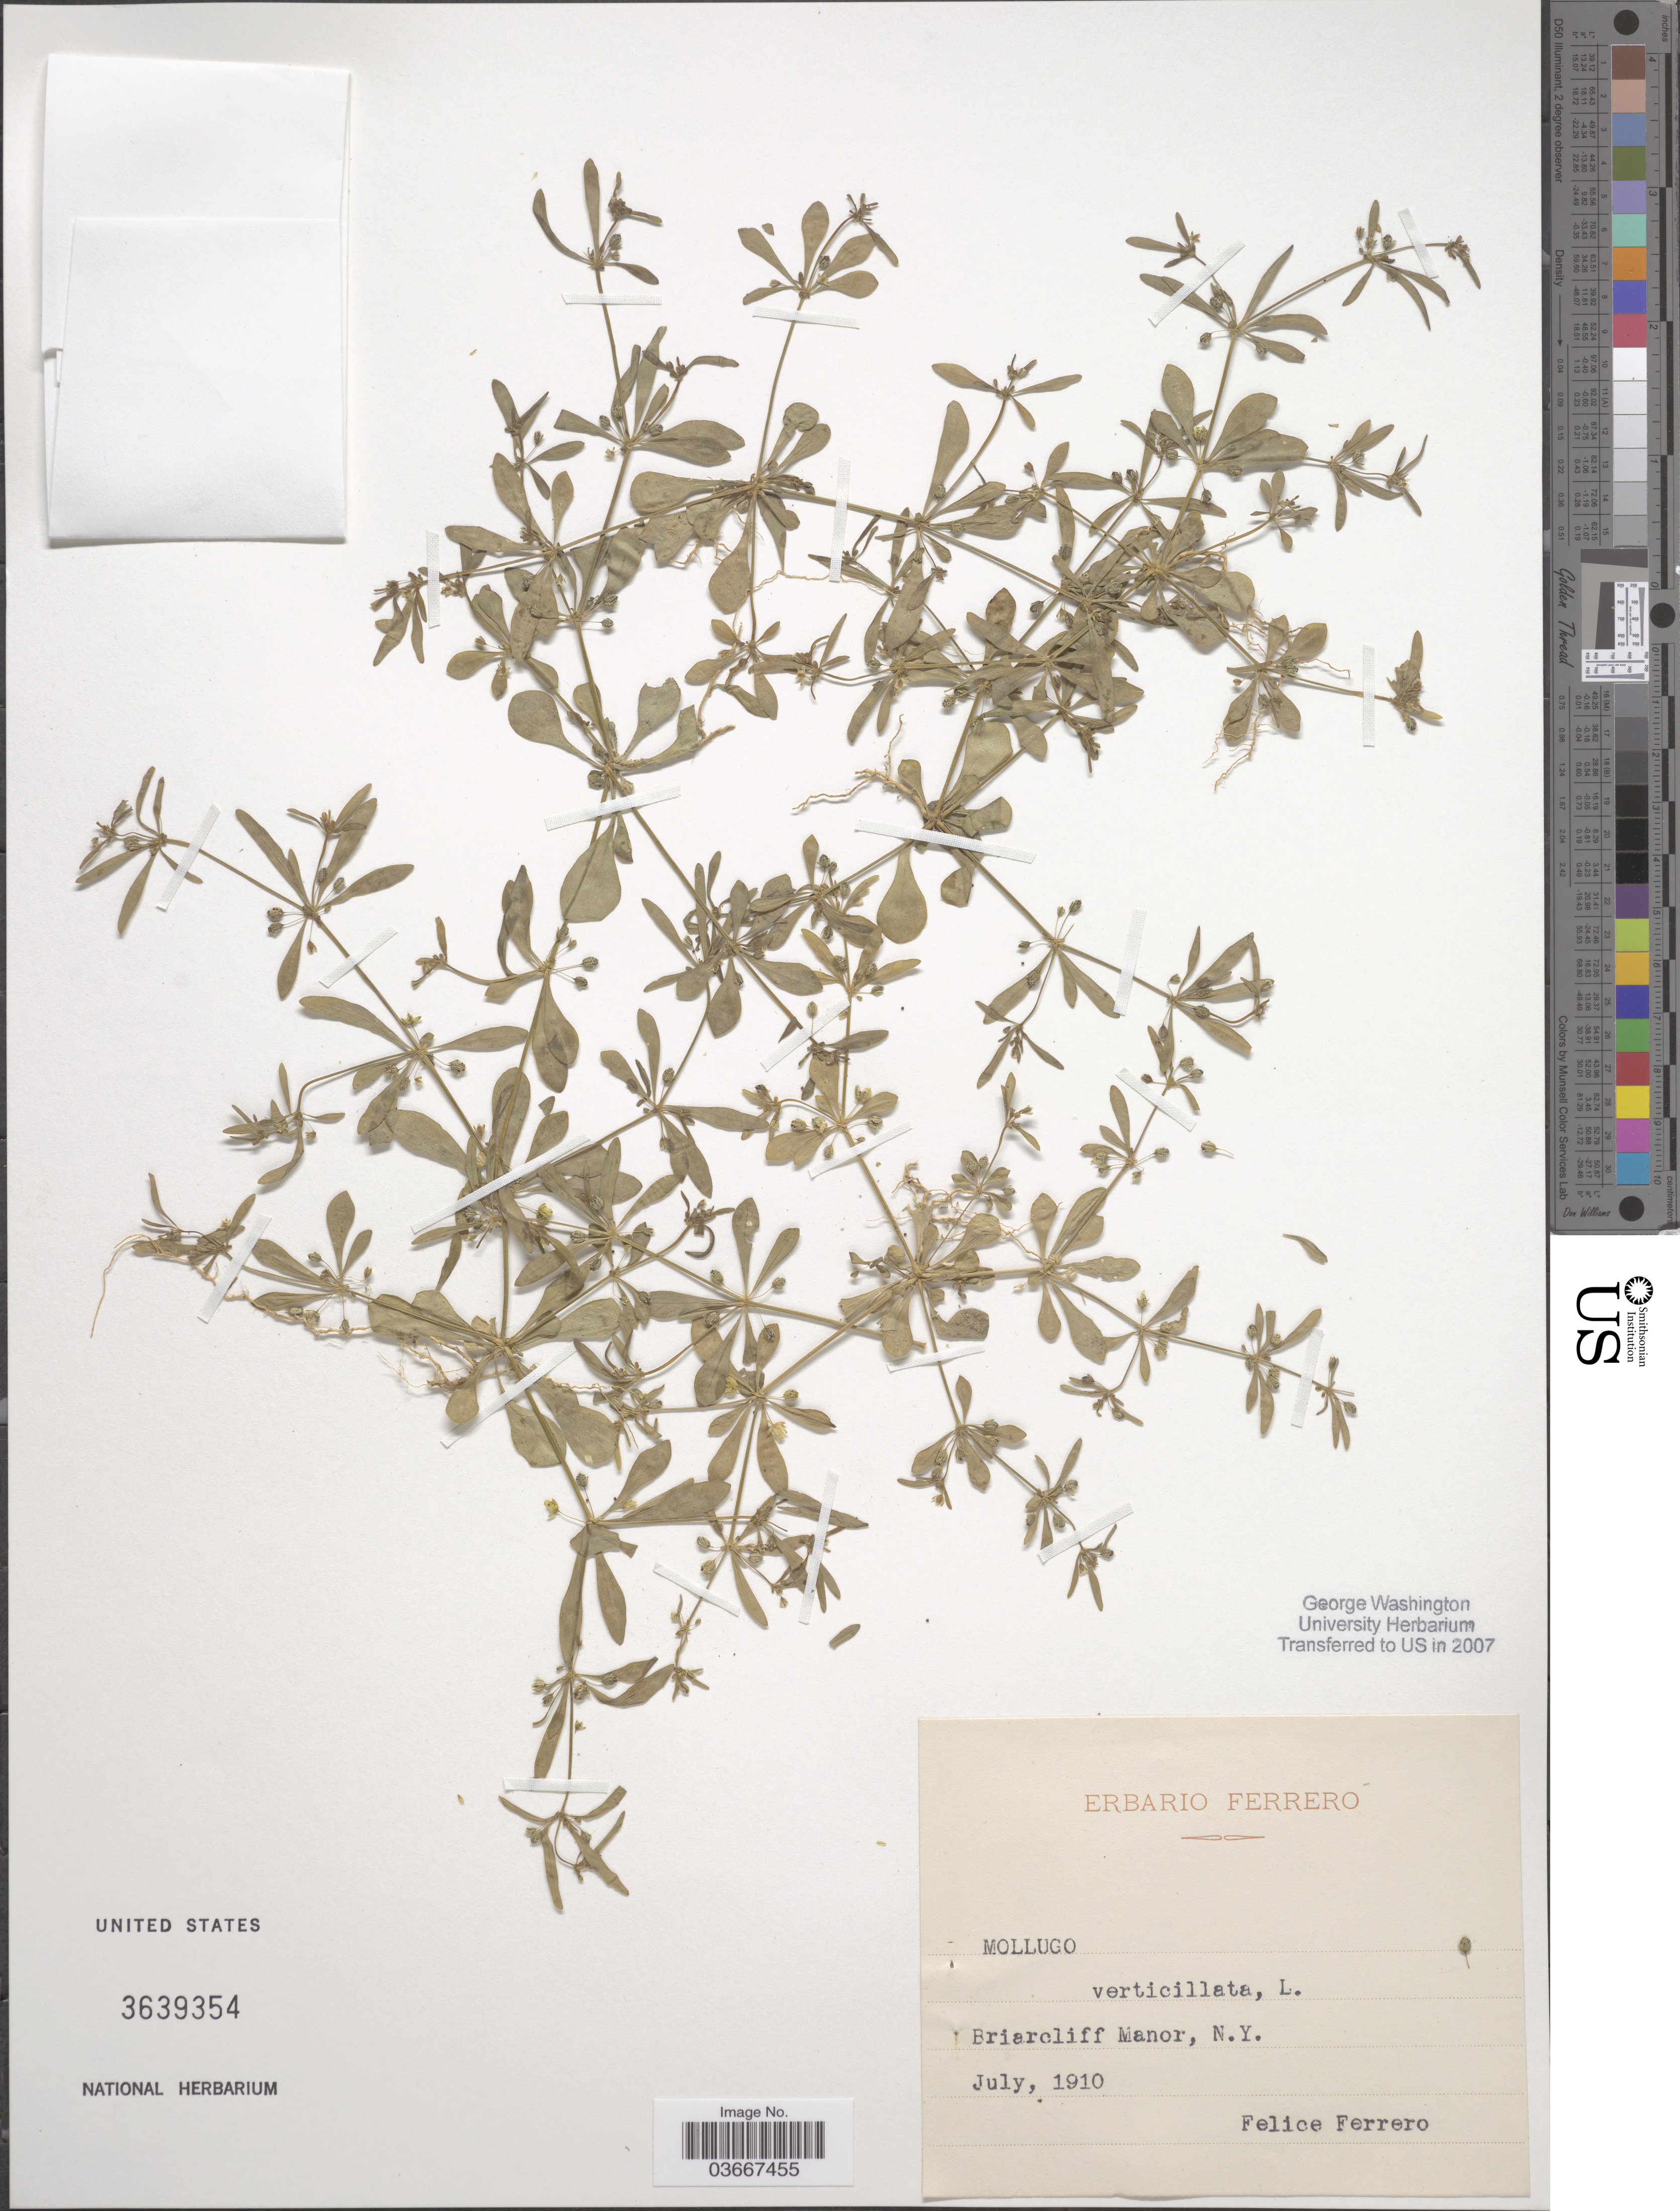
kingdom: Plantae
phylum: Tracheophyta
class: Magnoliopsida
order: Caryophyllales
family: Molluginaceae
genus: Mollugo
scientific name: Mollugo verticillata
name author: L.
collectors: F. Ferrero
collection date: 1910-07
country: United States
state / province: New York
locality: Briarcliff Manor.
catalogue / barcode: US 3639354